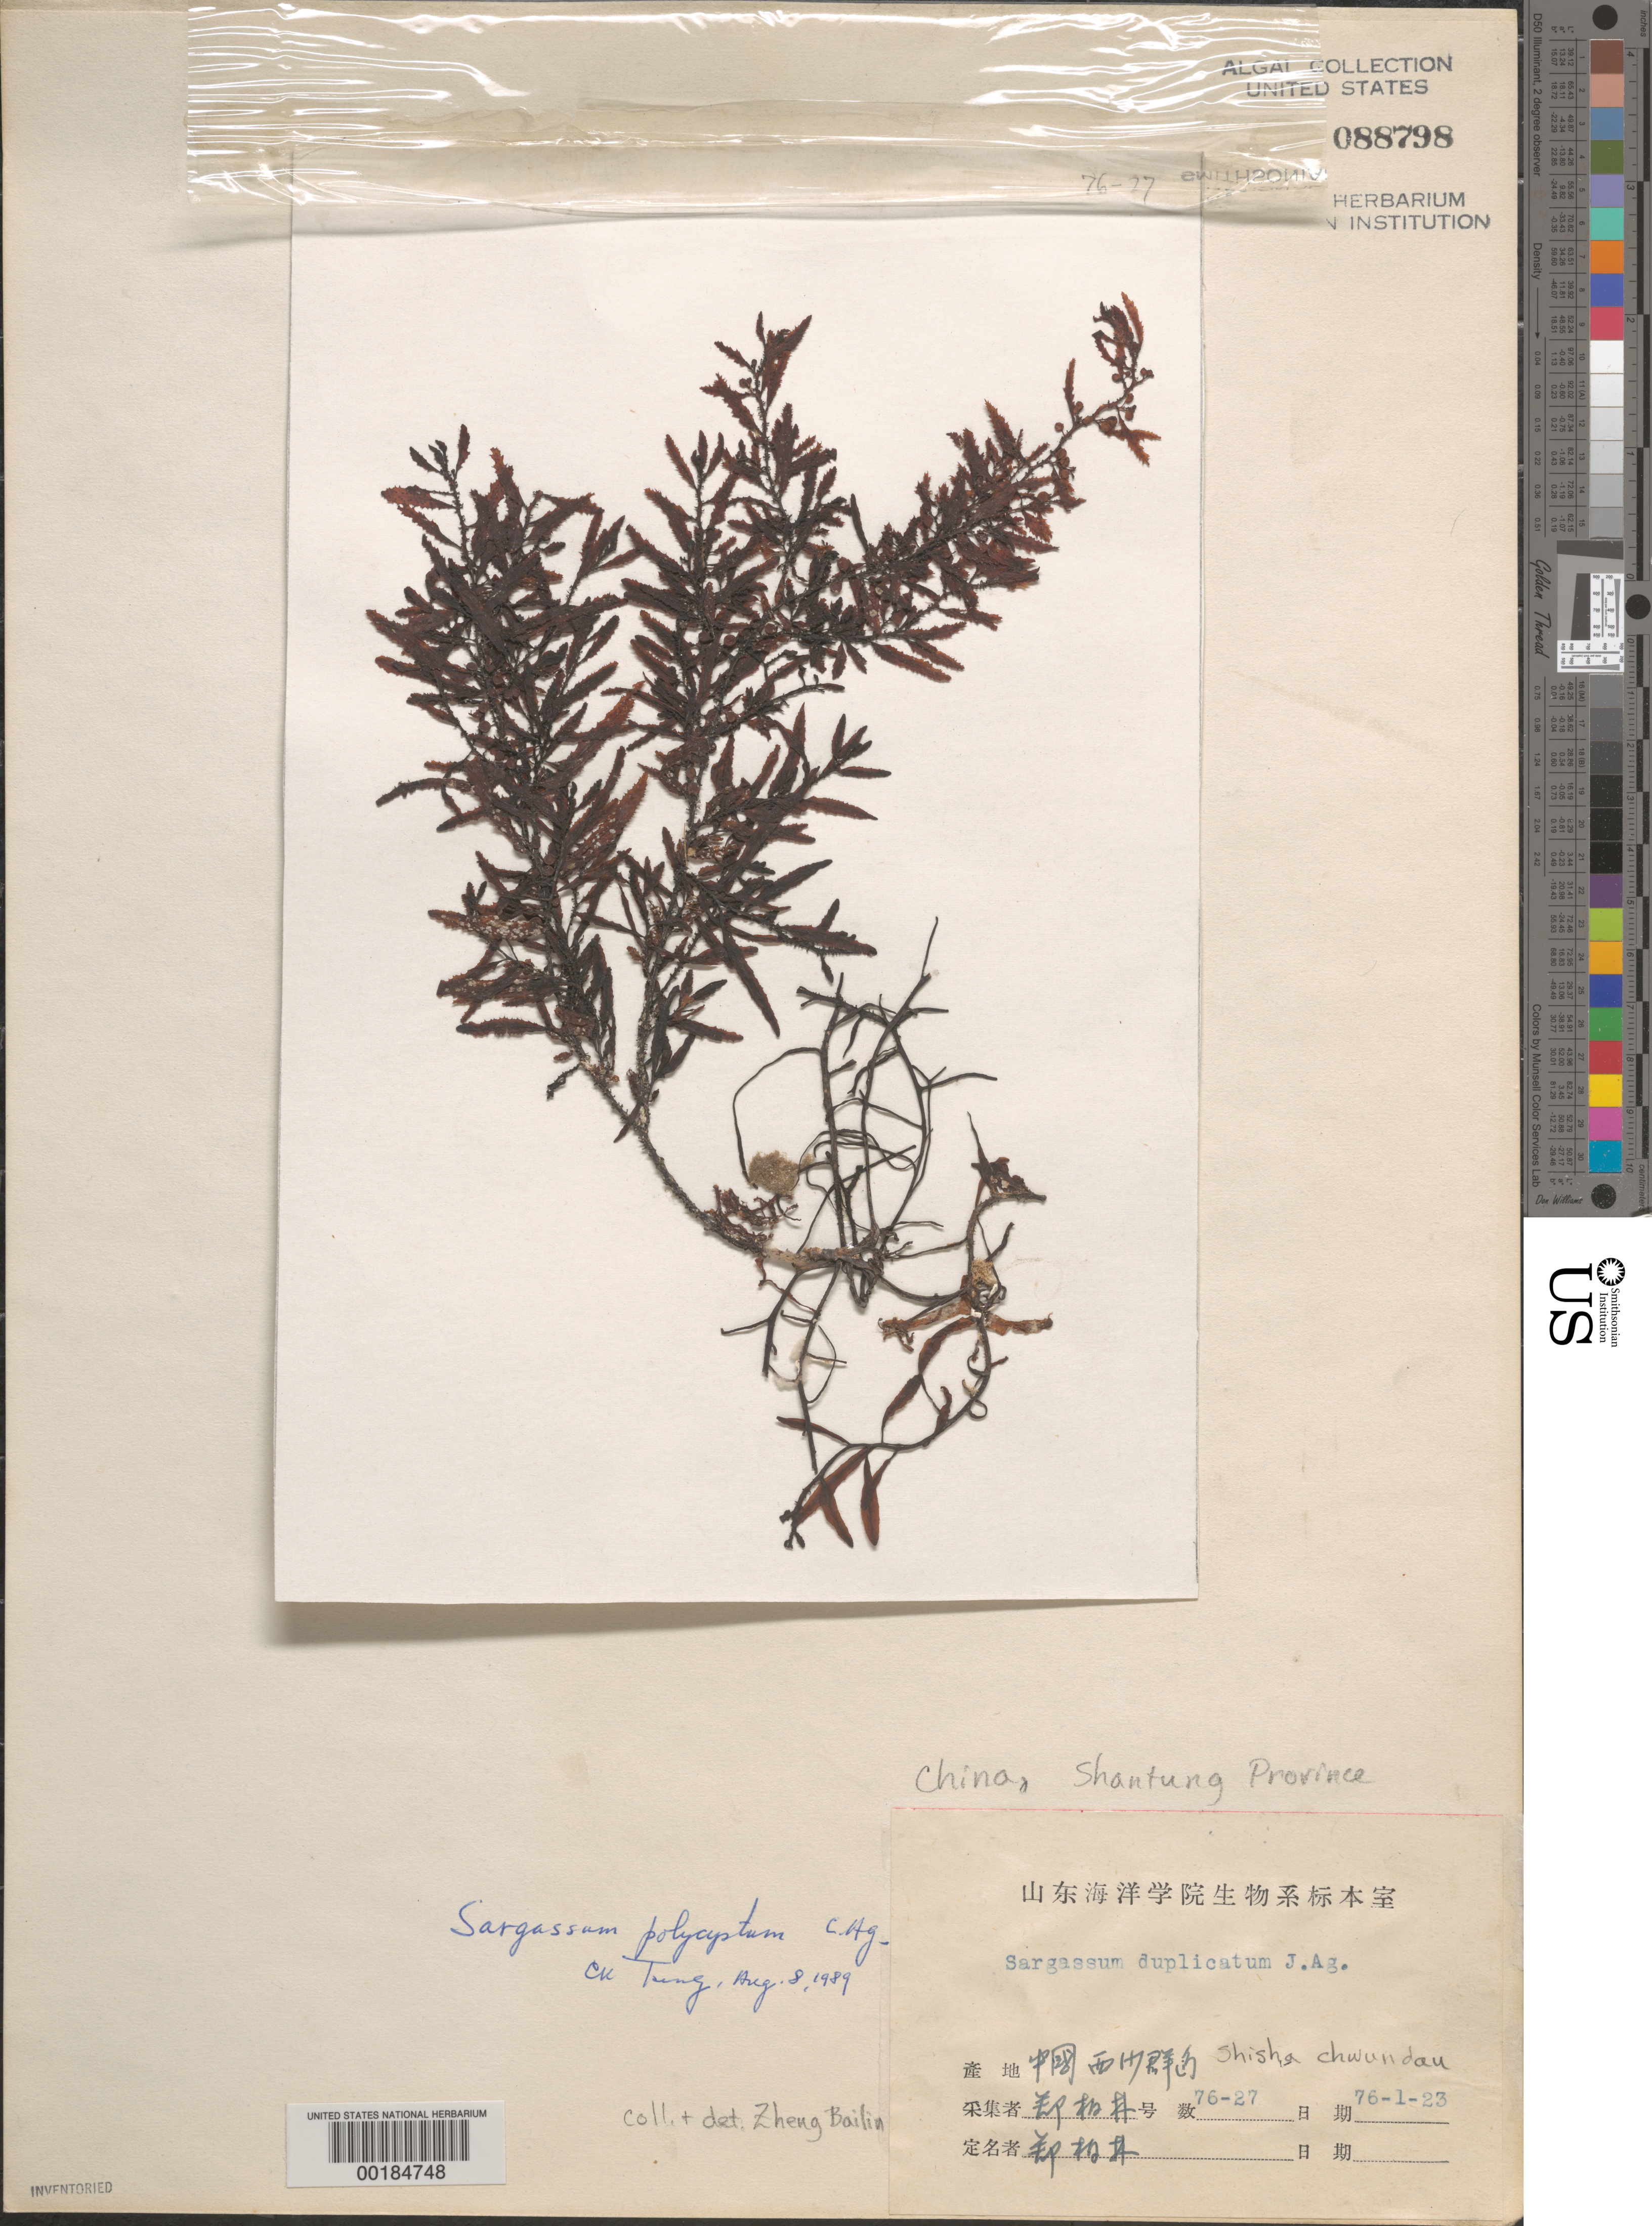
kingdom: Chromista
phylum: Ochrophyta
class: Phaeophyceae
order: Fucales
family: Sargassaceae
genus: Sargassum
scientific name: Sargassum polycystum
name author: C. Agardh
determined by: Tseng, C. K.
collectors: Z. Bailin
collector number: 76-27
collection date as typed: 23 Jan 1976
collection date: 1976-01-23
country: China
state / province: Shandong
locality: Shisha Chwundau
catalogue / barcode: US 88798